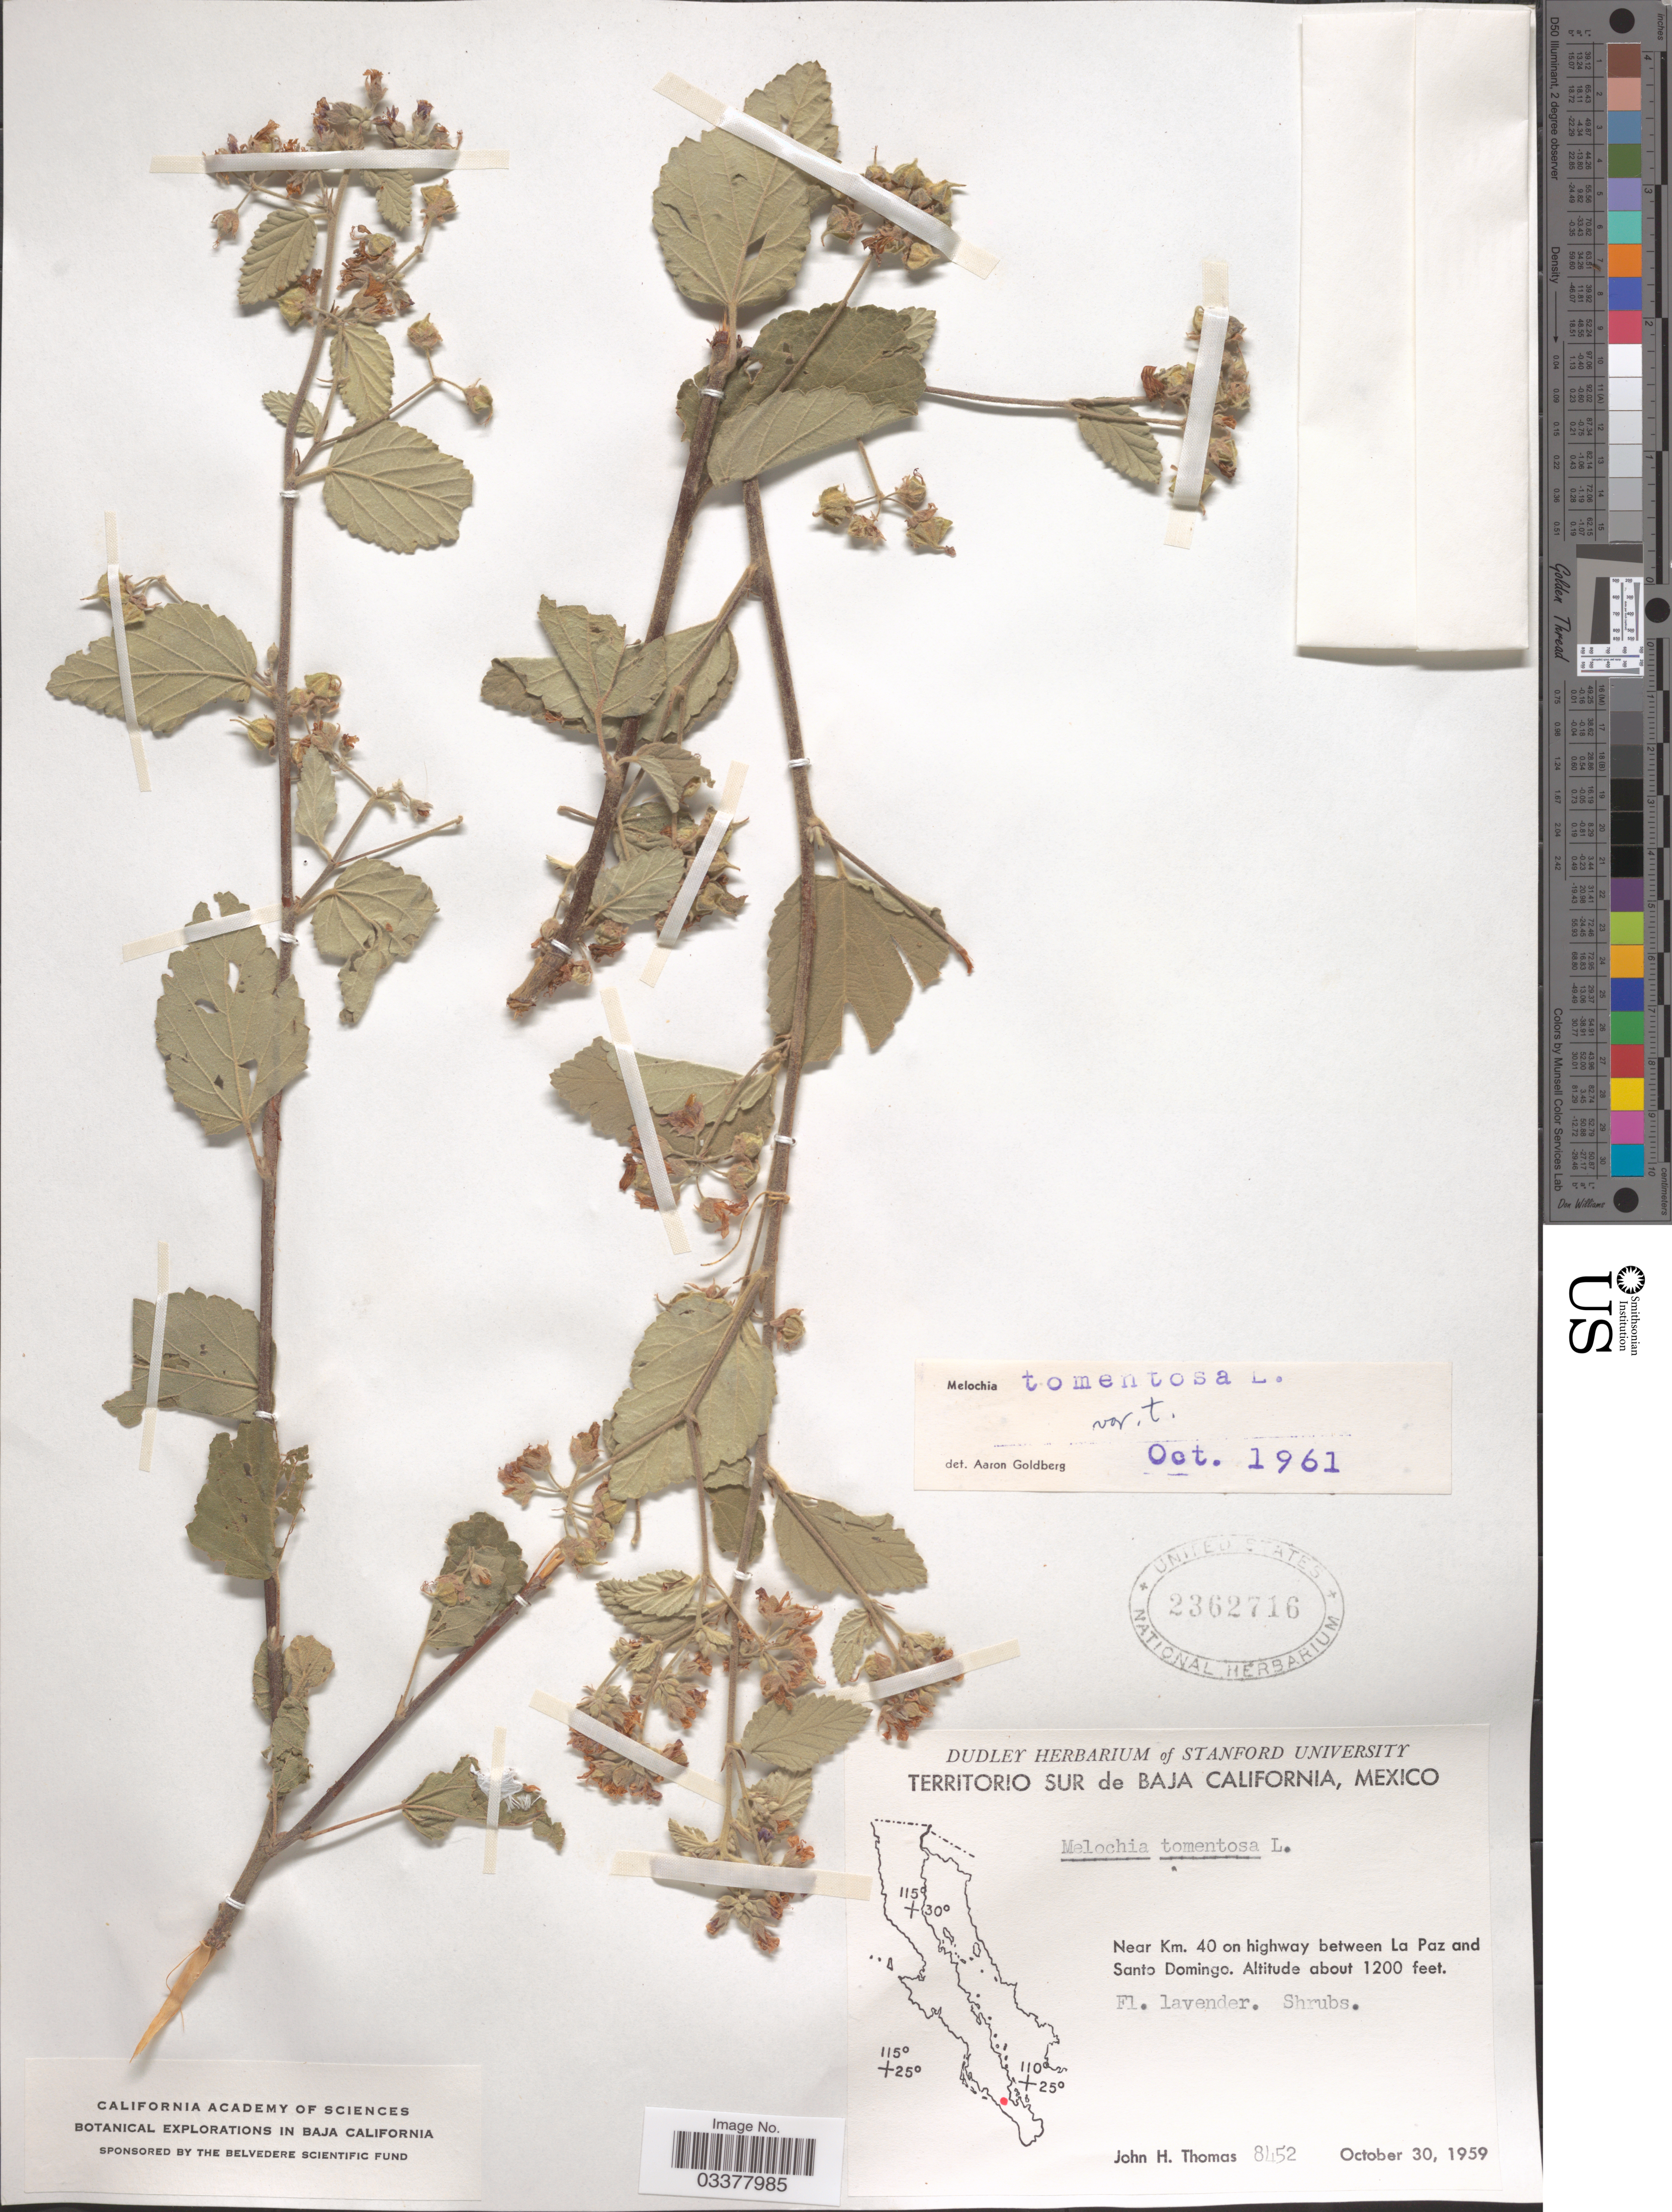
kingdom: Plantae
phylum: Tracheophyta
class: Magnoliopsida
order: Malvales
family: Malvaceae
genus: Melochia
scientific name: Melochia tomentosa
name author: L.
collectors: J. H. Thomas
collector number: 8452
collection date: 1959-10-30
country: Mexico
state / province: Baja California Sur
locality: Near Km. 40 on highway between La Paz and Santo Domingo.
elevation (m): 366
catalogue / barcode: US 2362716